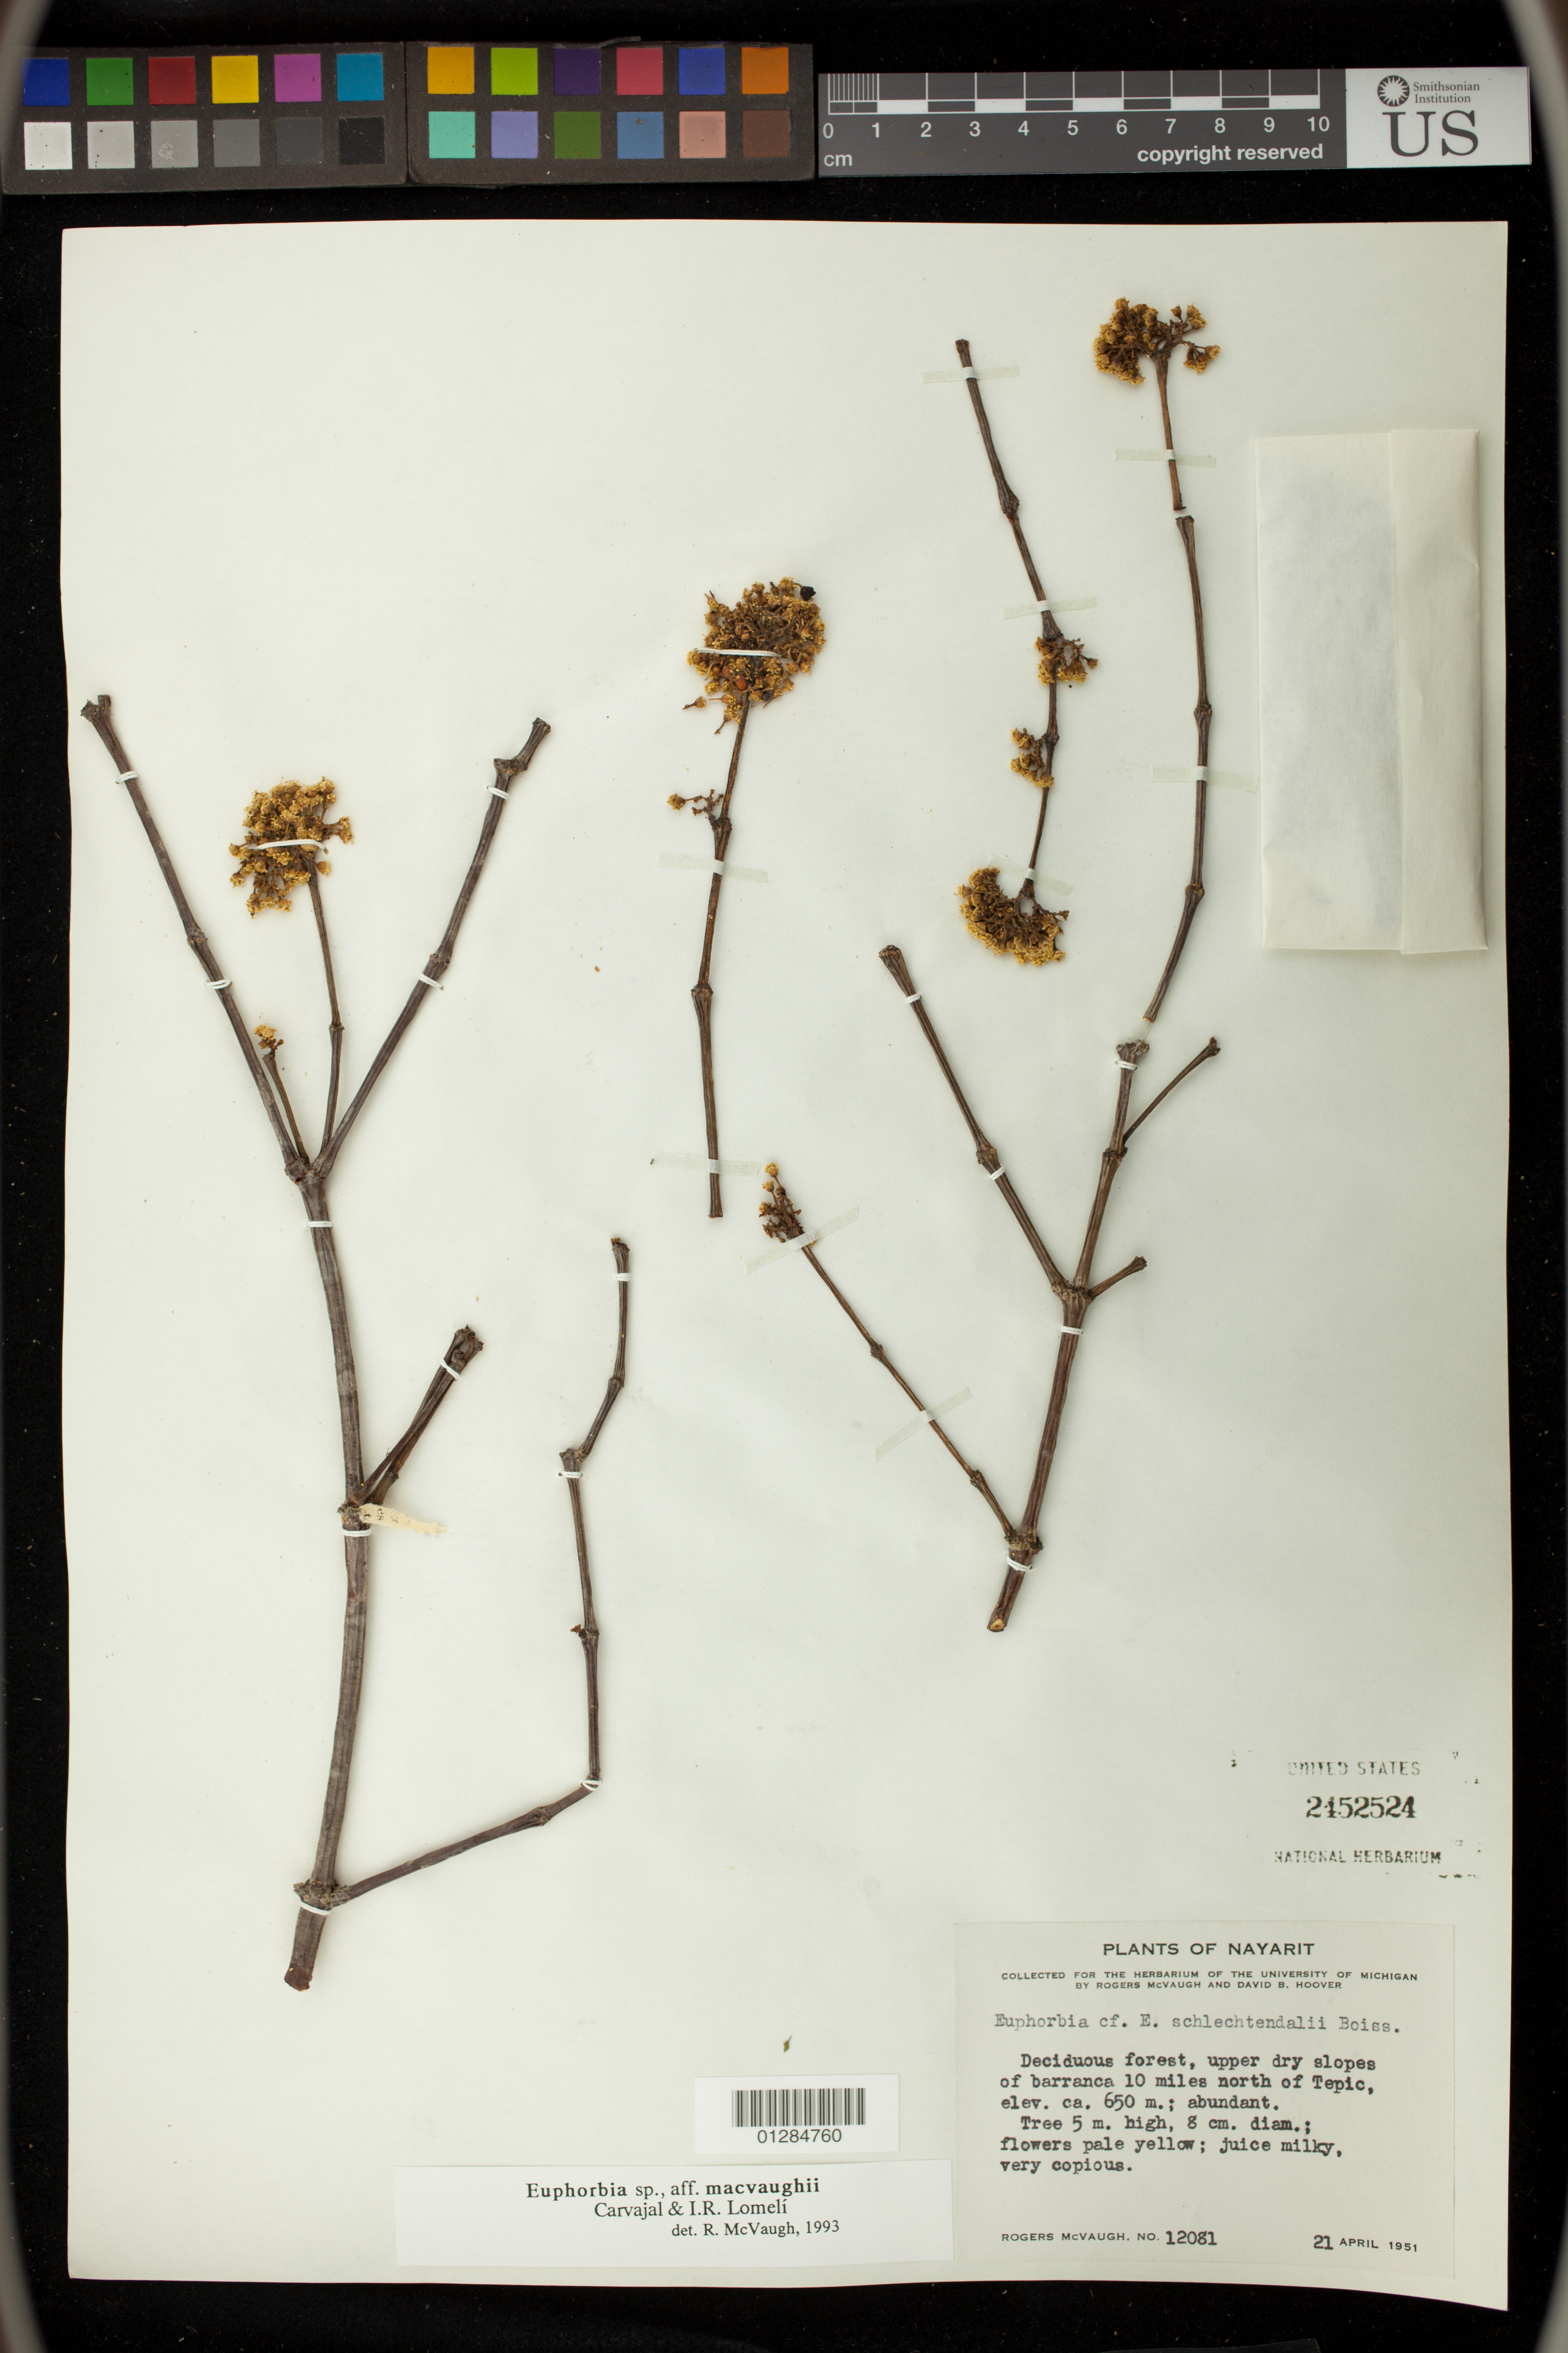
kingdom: Plantae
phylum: Tracheophyta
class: Magnoliopsida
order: Malpighiales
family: Euphorbiaceae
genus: Euphorbia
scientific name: Euphorbia sp.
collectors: R. McVaugh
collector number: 12081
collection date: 1951-04-21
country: Mexico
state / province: Nayarit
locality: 10 miles north of Tepic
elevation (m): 650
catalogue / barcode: US 2452524